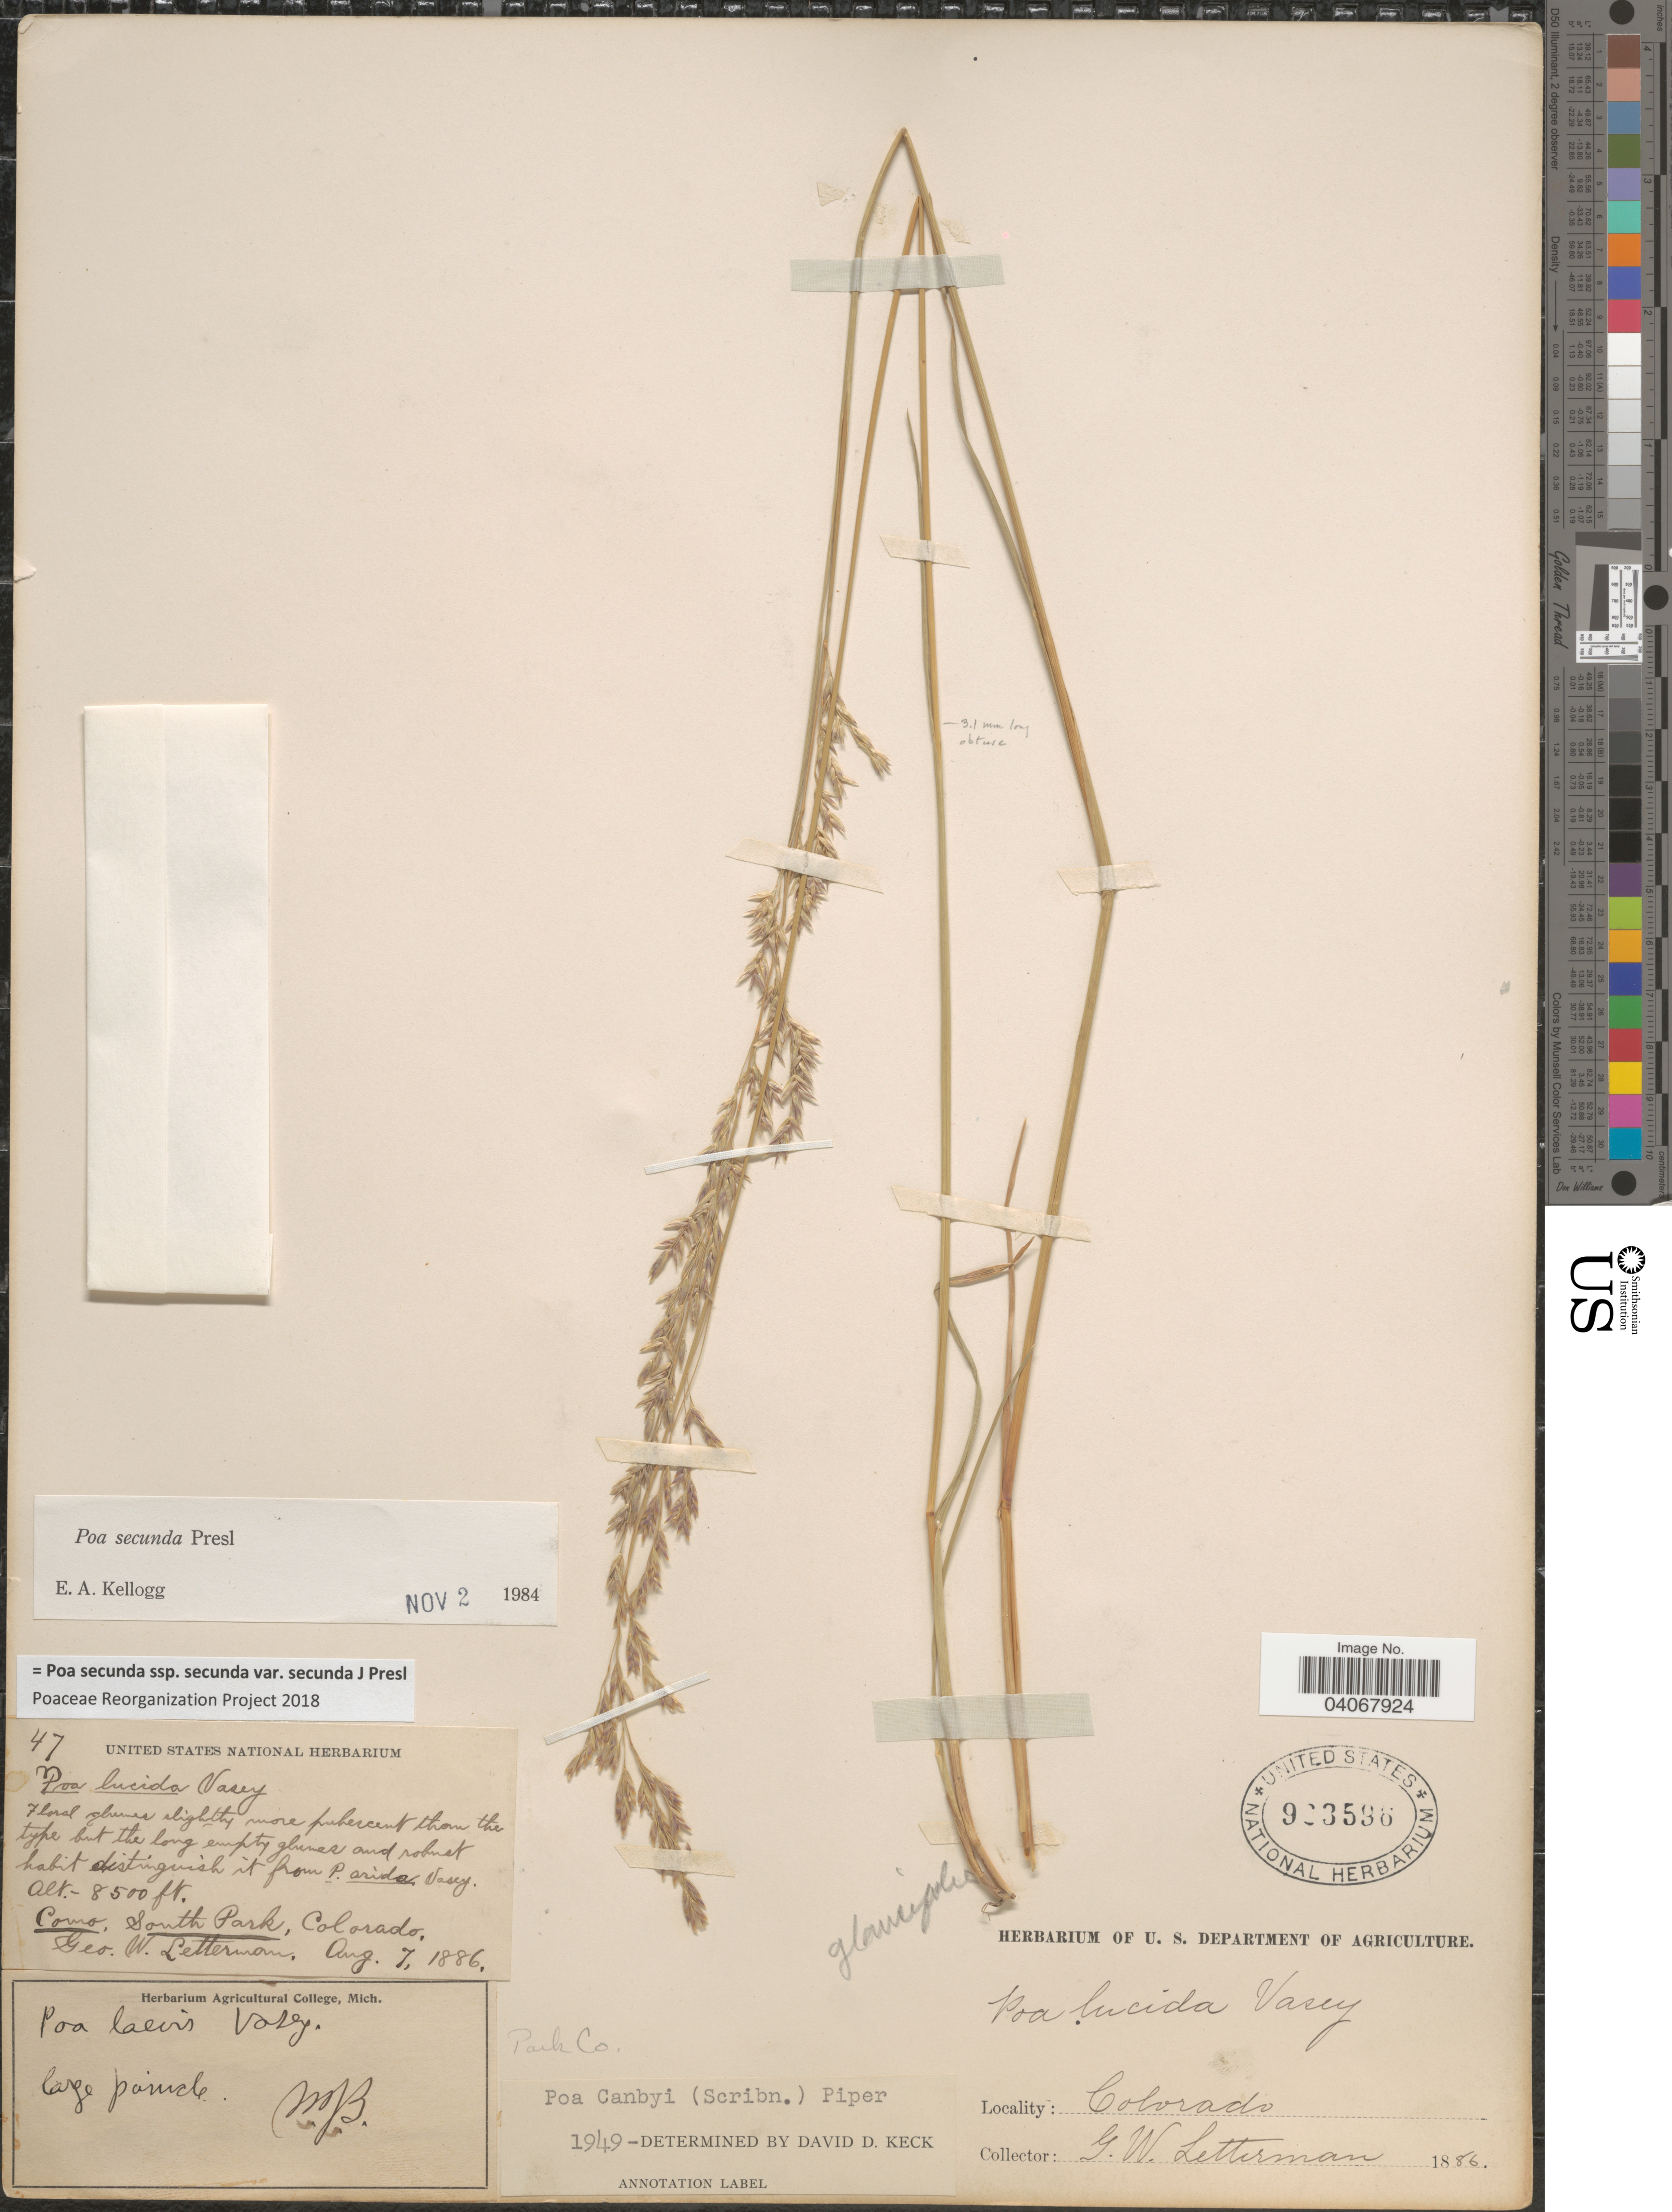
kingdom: Plantae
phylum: Tracheophyta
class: Liliopsida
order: Poales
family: Poaceae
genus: Poa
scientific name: Poa secunda subsp. secunda var. secunda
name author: J. Presl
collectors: G. W. Letterman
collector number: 47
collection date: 1886-08-07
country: United States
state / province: Colorado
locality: Park Co. Como, South Park. Large panicle.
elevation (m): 2591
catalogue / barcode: US 923596